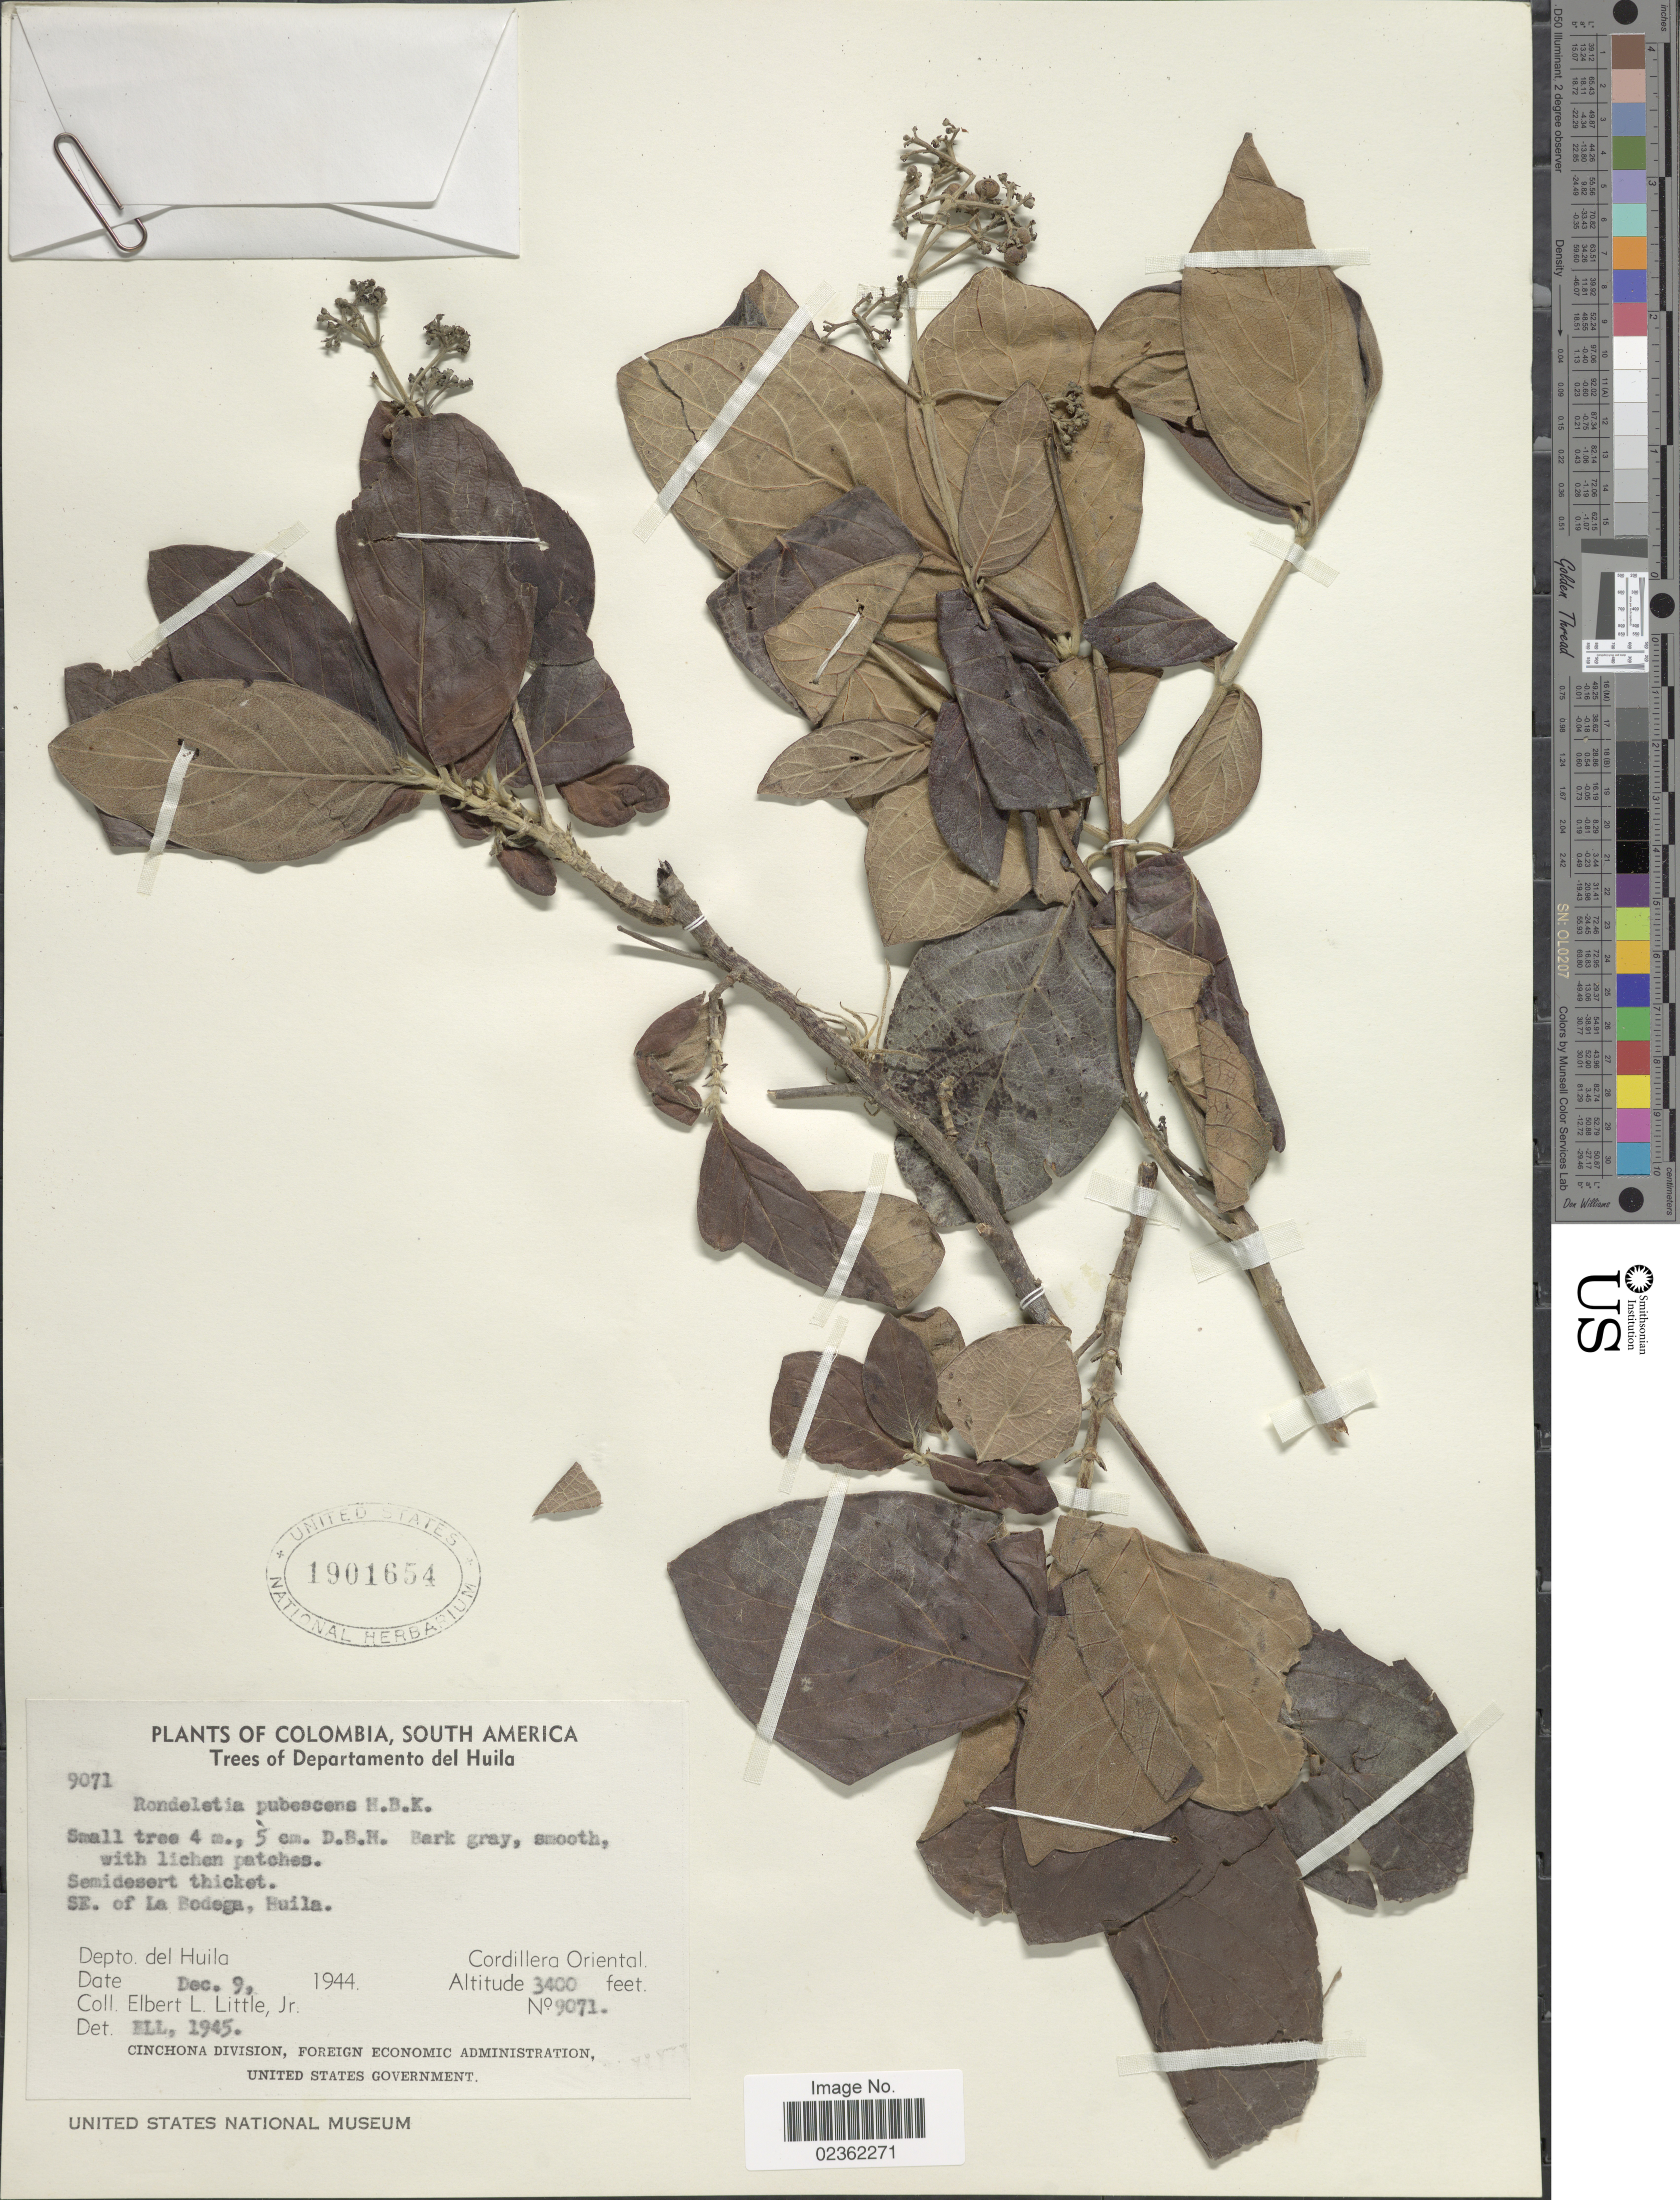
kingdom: Plantae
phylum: Tracheophyta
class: Magnoliopsida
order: Gentianales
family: Rubiaceae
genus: Rondeletia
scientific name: Rondeletia pubescens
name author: Kunth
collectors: E. L. Little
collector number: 9071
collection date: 1944-12-09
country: Colombia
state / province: Huila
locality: SE. of La Bodega, Huila, Cordillera Oriental.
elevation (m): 1036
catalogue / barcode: US 1901654